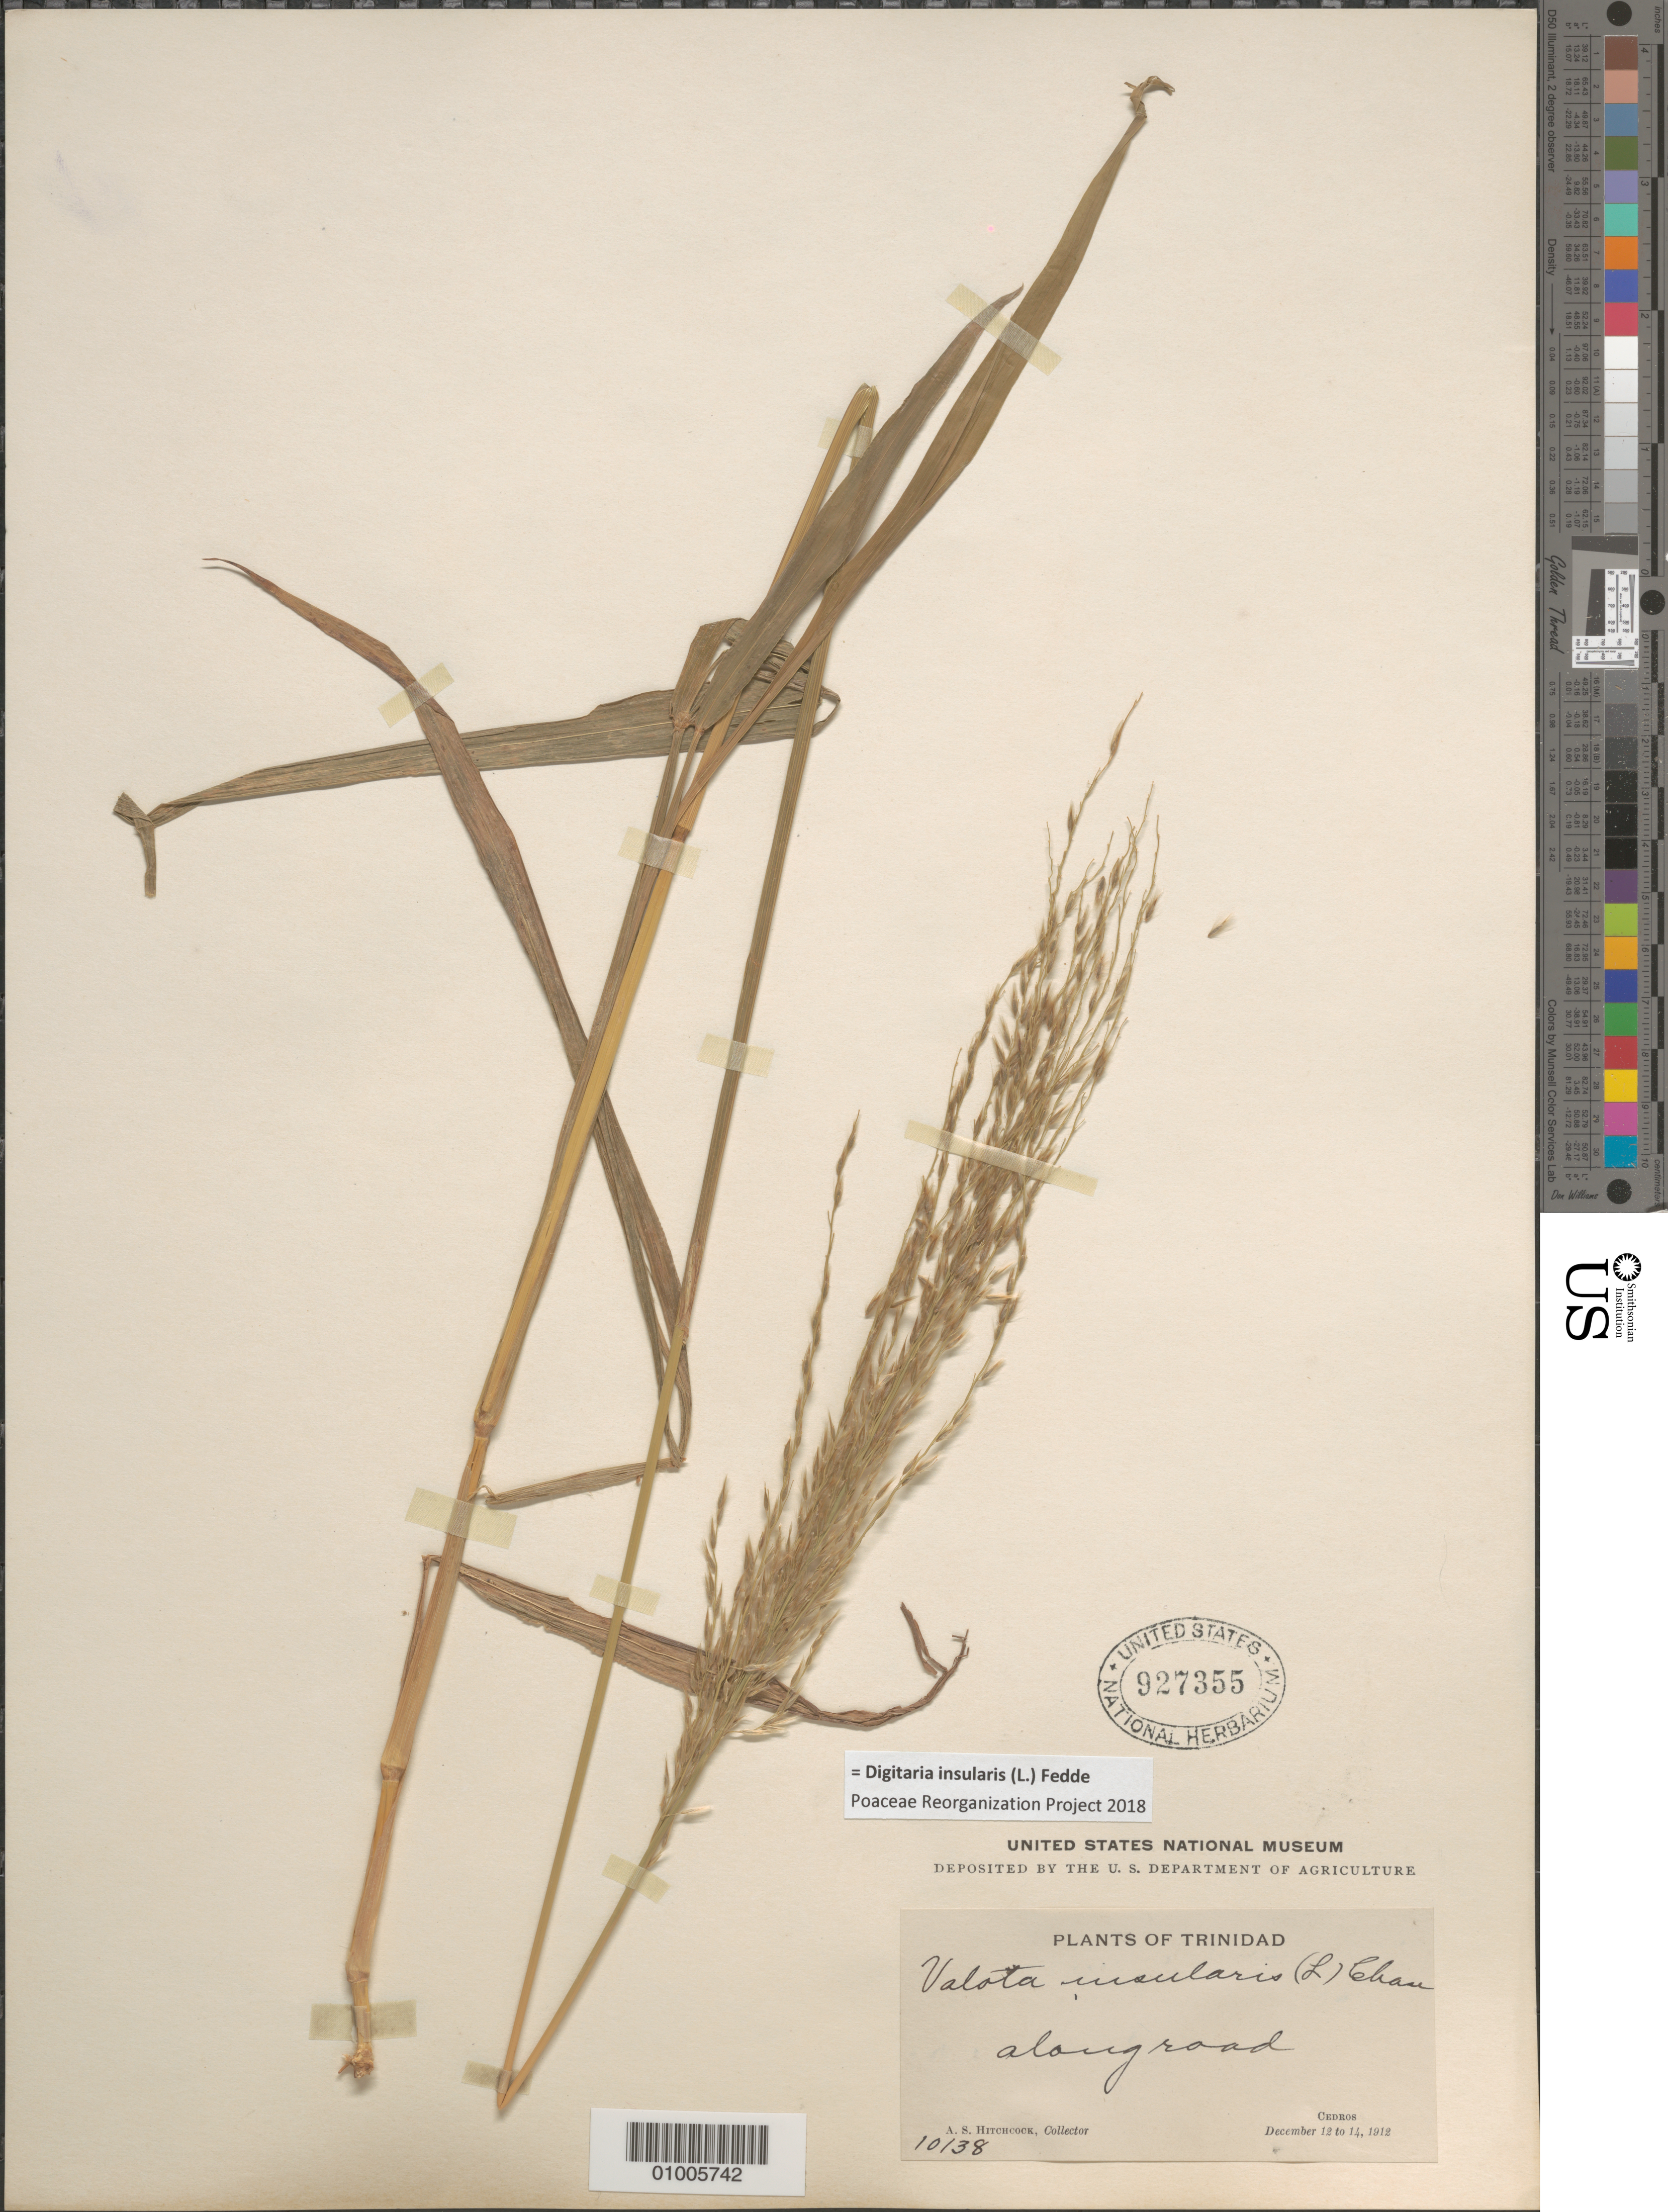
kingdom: Plantae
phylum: Tracheophyta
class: Liliopsida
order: Poales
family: Poaceae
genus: Digitaria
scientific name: Digitaria insularis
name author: (L.) Mez ex Ekman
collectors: A. S. Hitchcock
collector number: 10138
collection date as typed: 12 Dec 1912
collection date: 1912-12-12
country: Trinidad and Tobago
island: Trinidad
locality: along road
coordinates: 0 N, 0 E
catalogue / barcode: US 927335